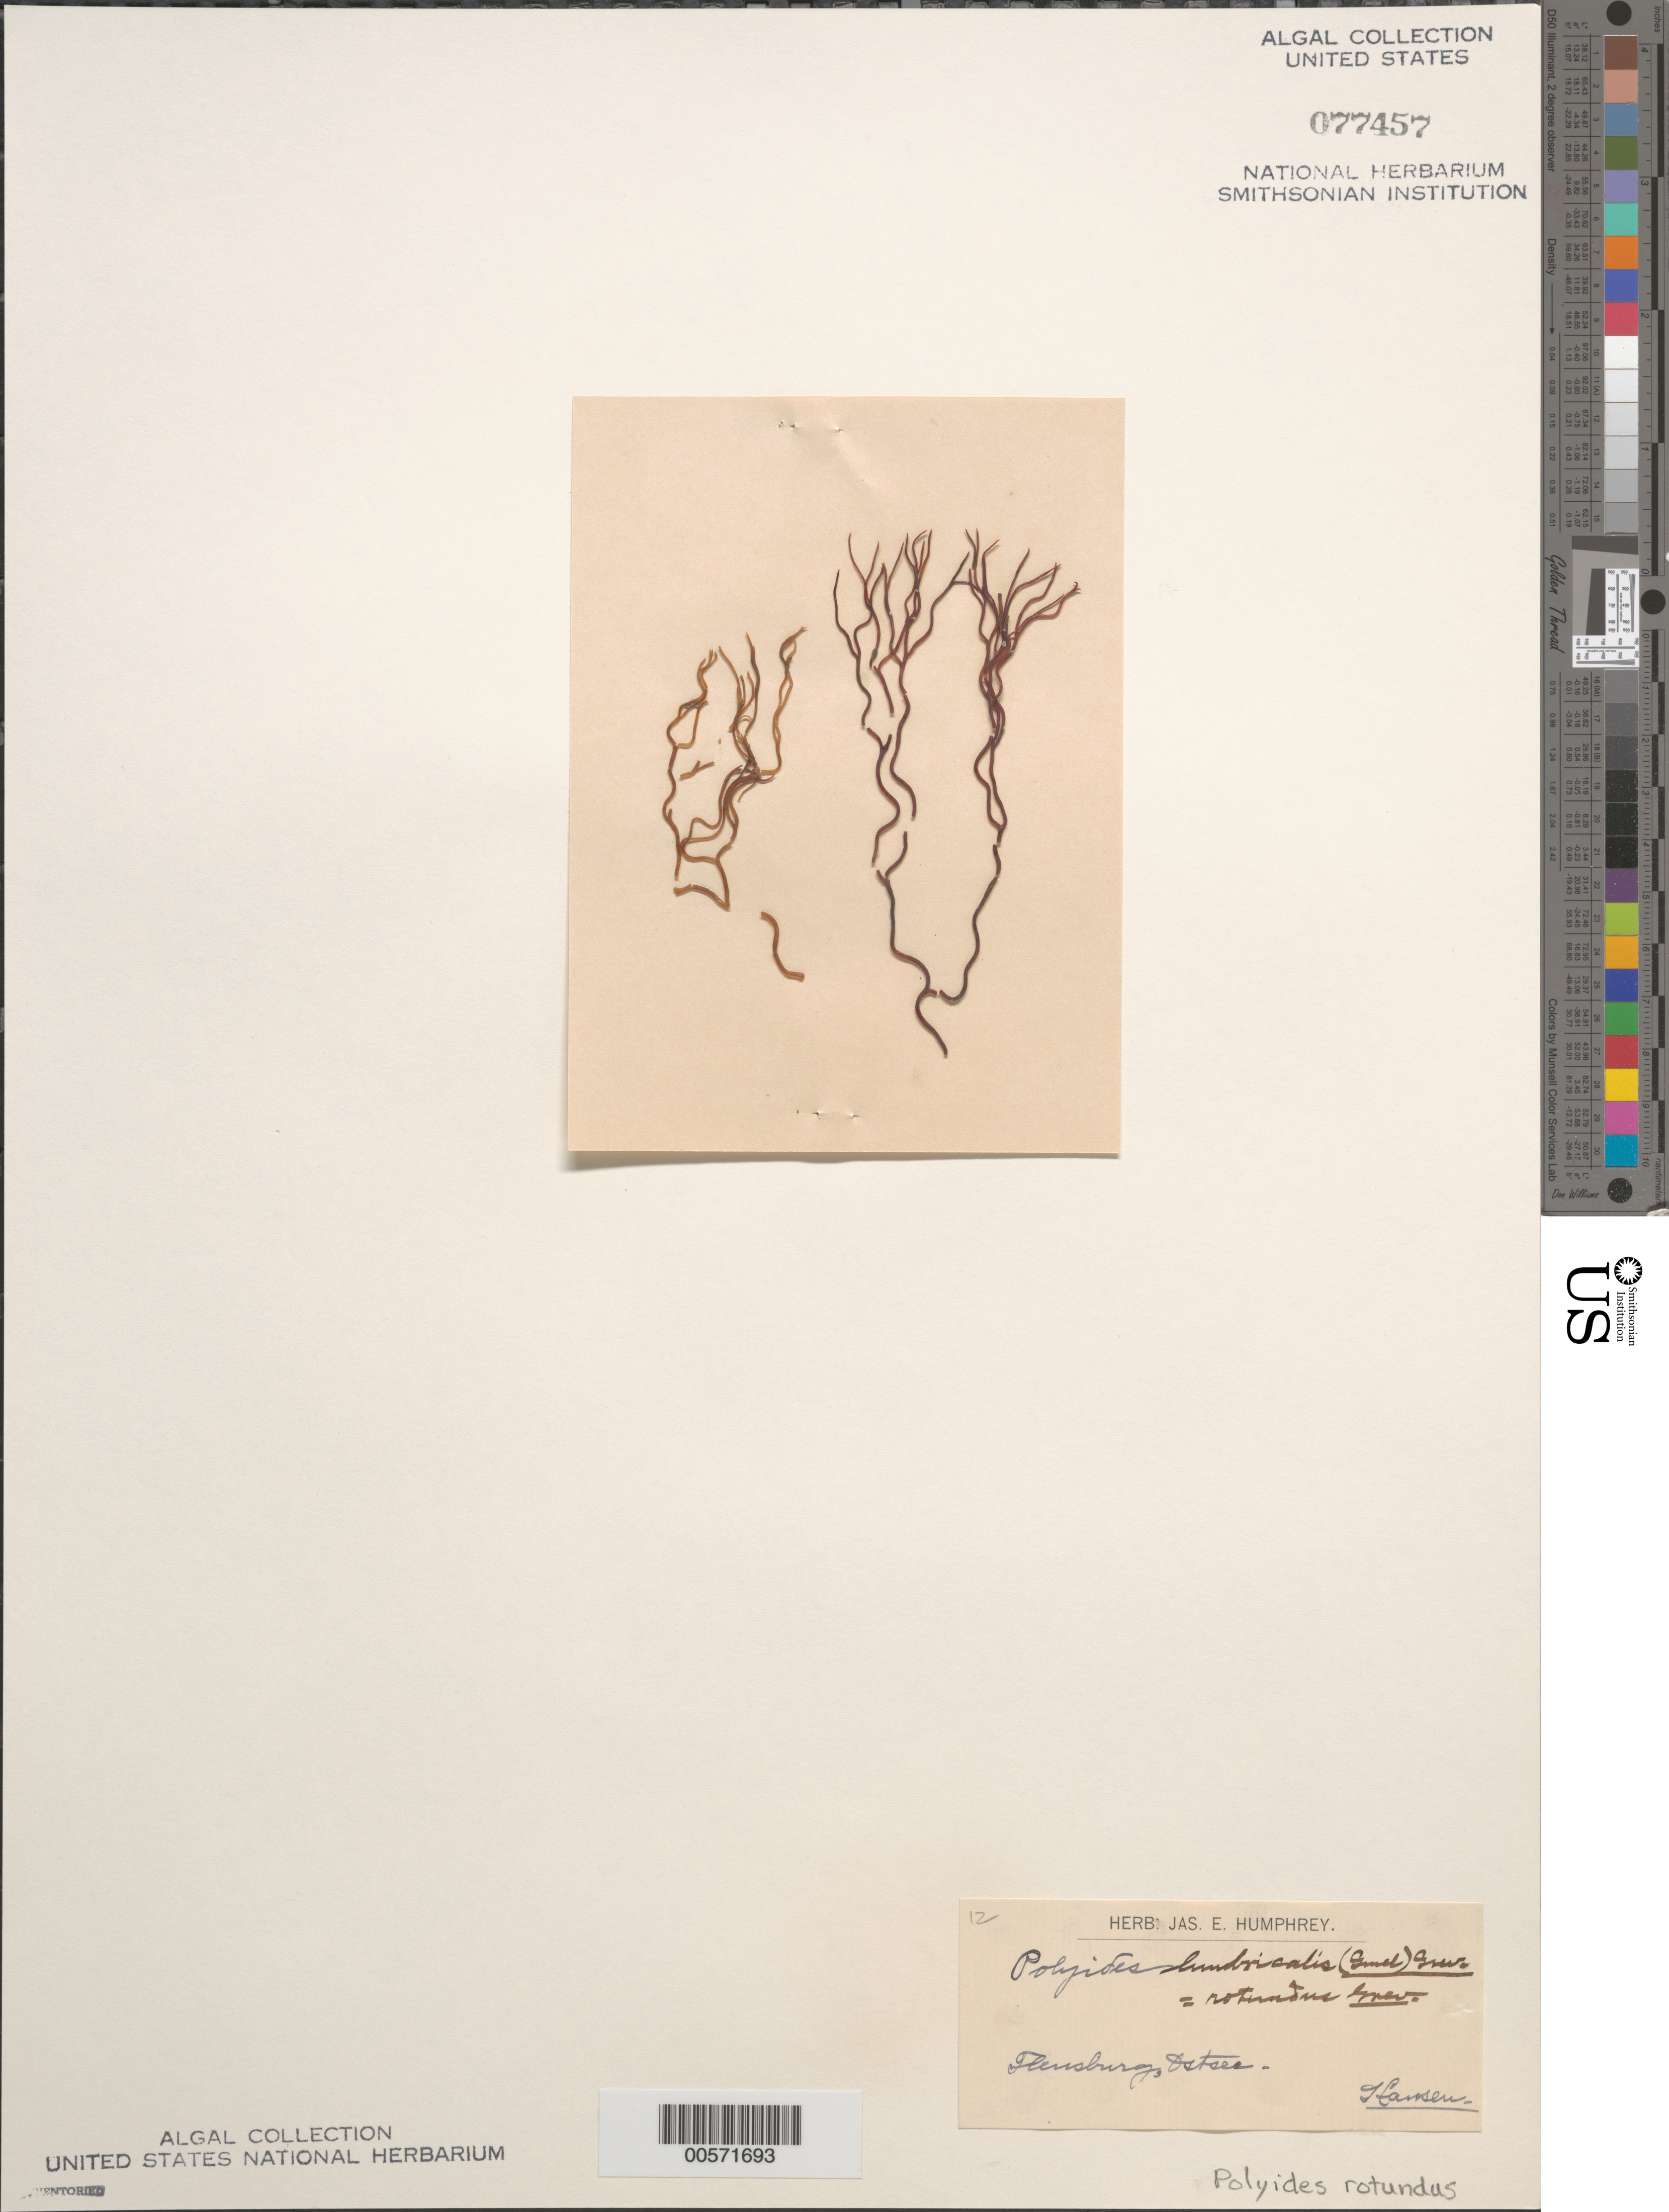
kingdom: Plantae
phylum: Rhodophyta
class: Florideophyceae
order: Gigartinales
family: Polyidaceae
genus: Polyides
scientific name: Polyides rotunda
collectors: -. Hansen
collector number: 12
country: Germany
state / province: Schleswig-Holstein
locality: Flensburg, Baltic Sea (Ostsee)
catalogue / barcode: US 77457